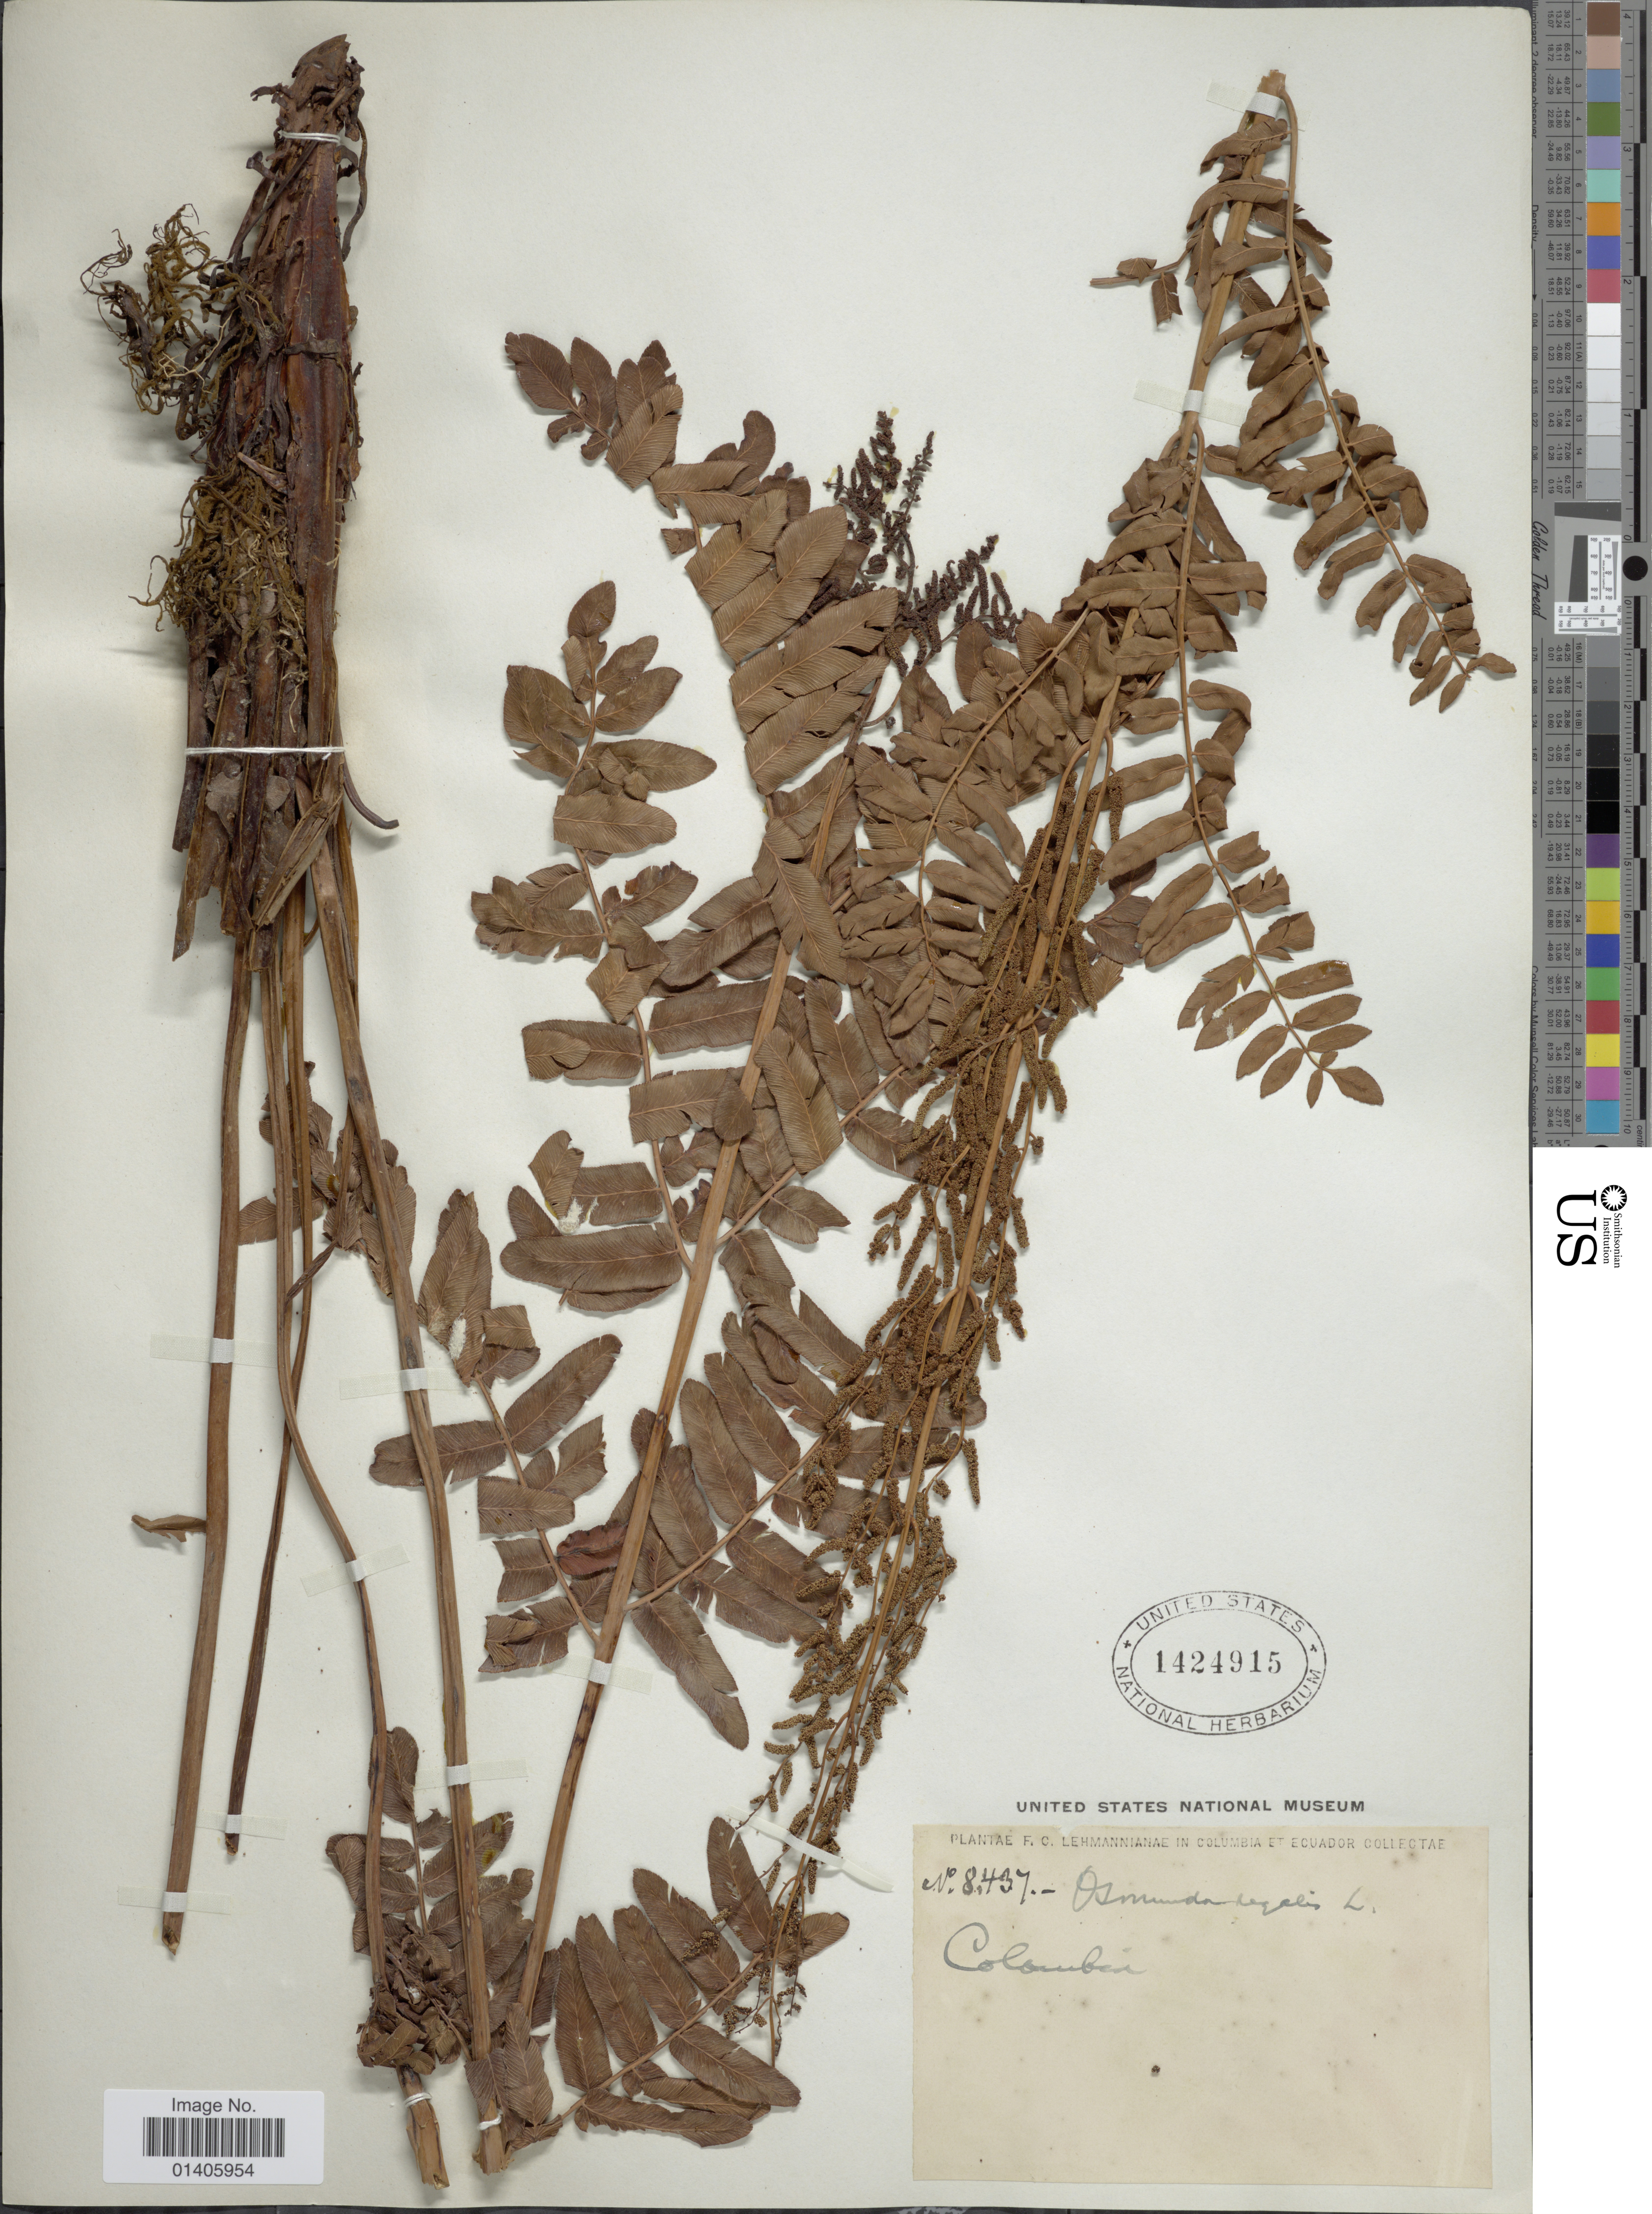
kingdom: Plantae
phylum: Tracheophyta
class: Polypodiopsida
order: Osmundales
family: Osmundaceae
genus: Osmunda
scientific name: Osmunda regalis var. palustris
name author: (Schrad.) C. Chr. ex Angely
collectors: F. C. Lehmann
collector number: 8437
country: Colombia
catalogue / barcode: US 1424915